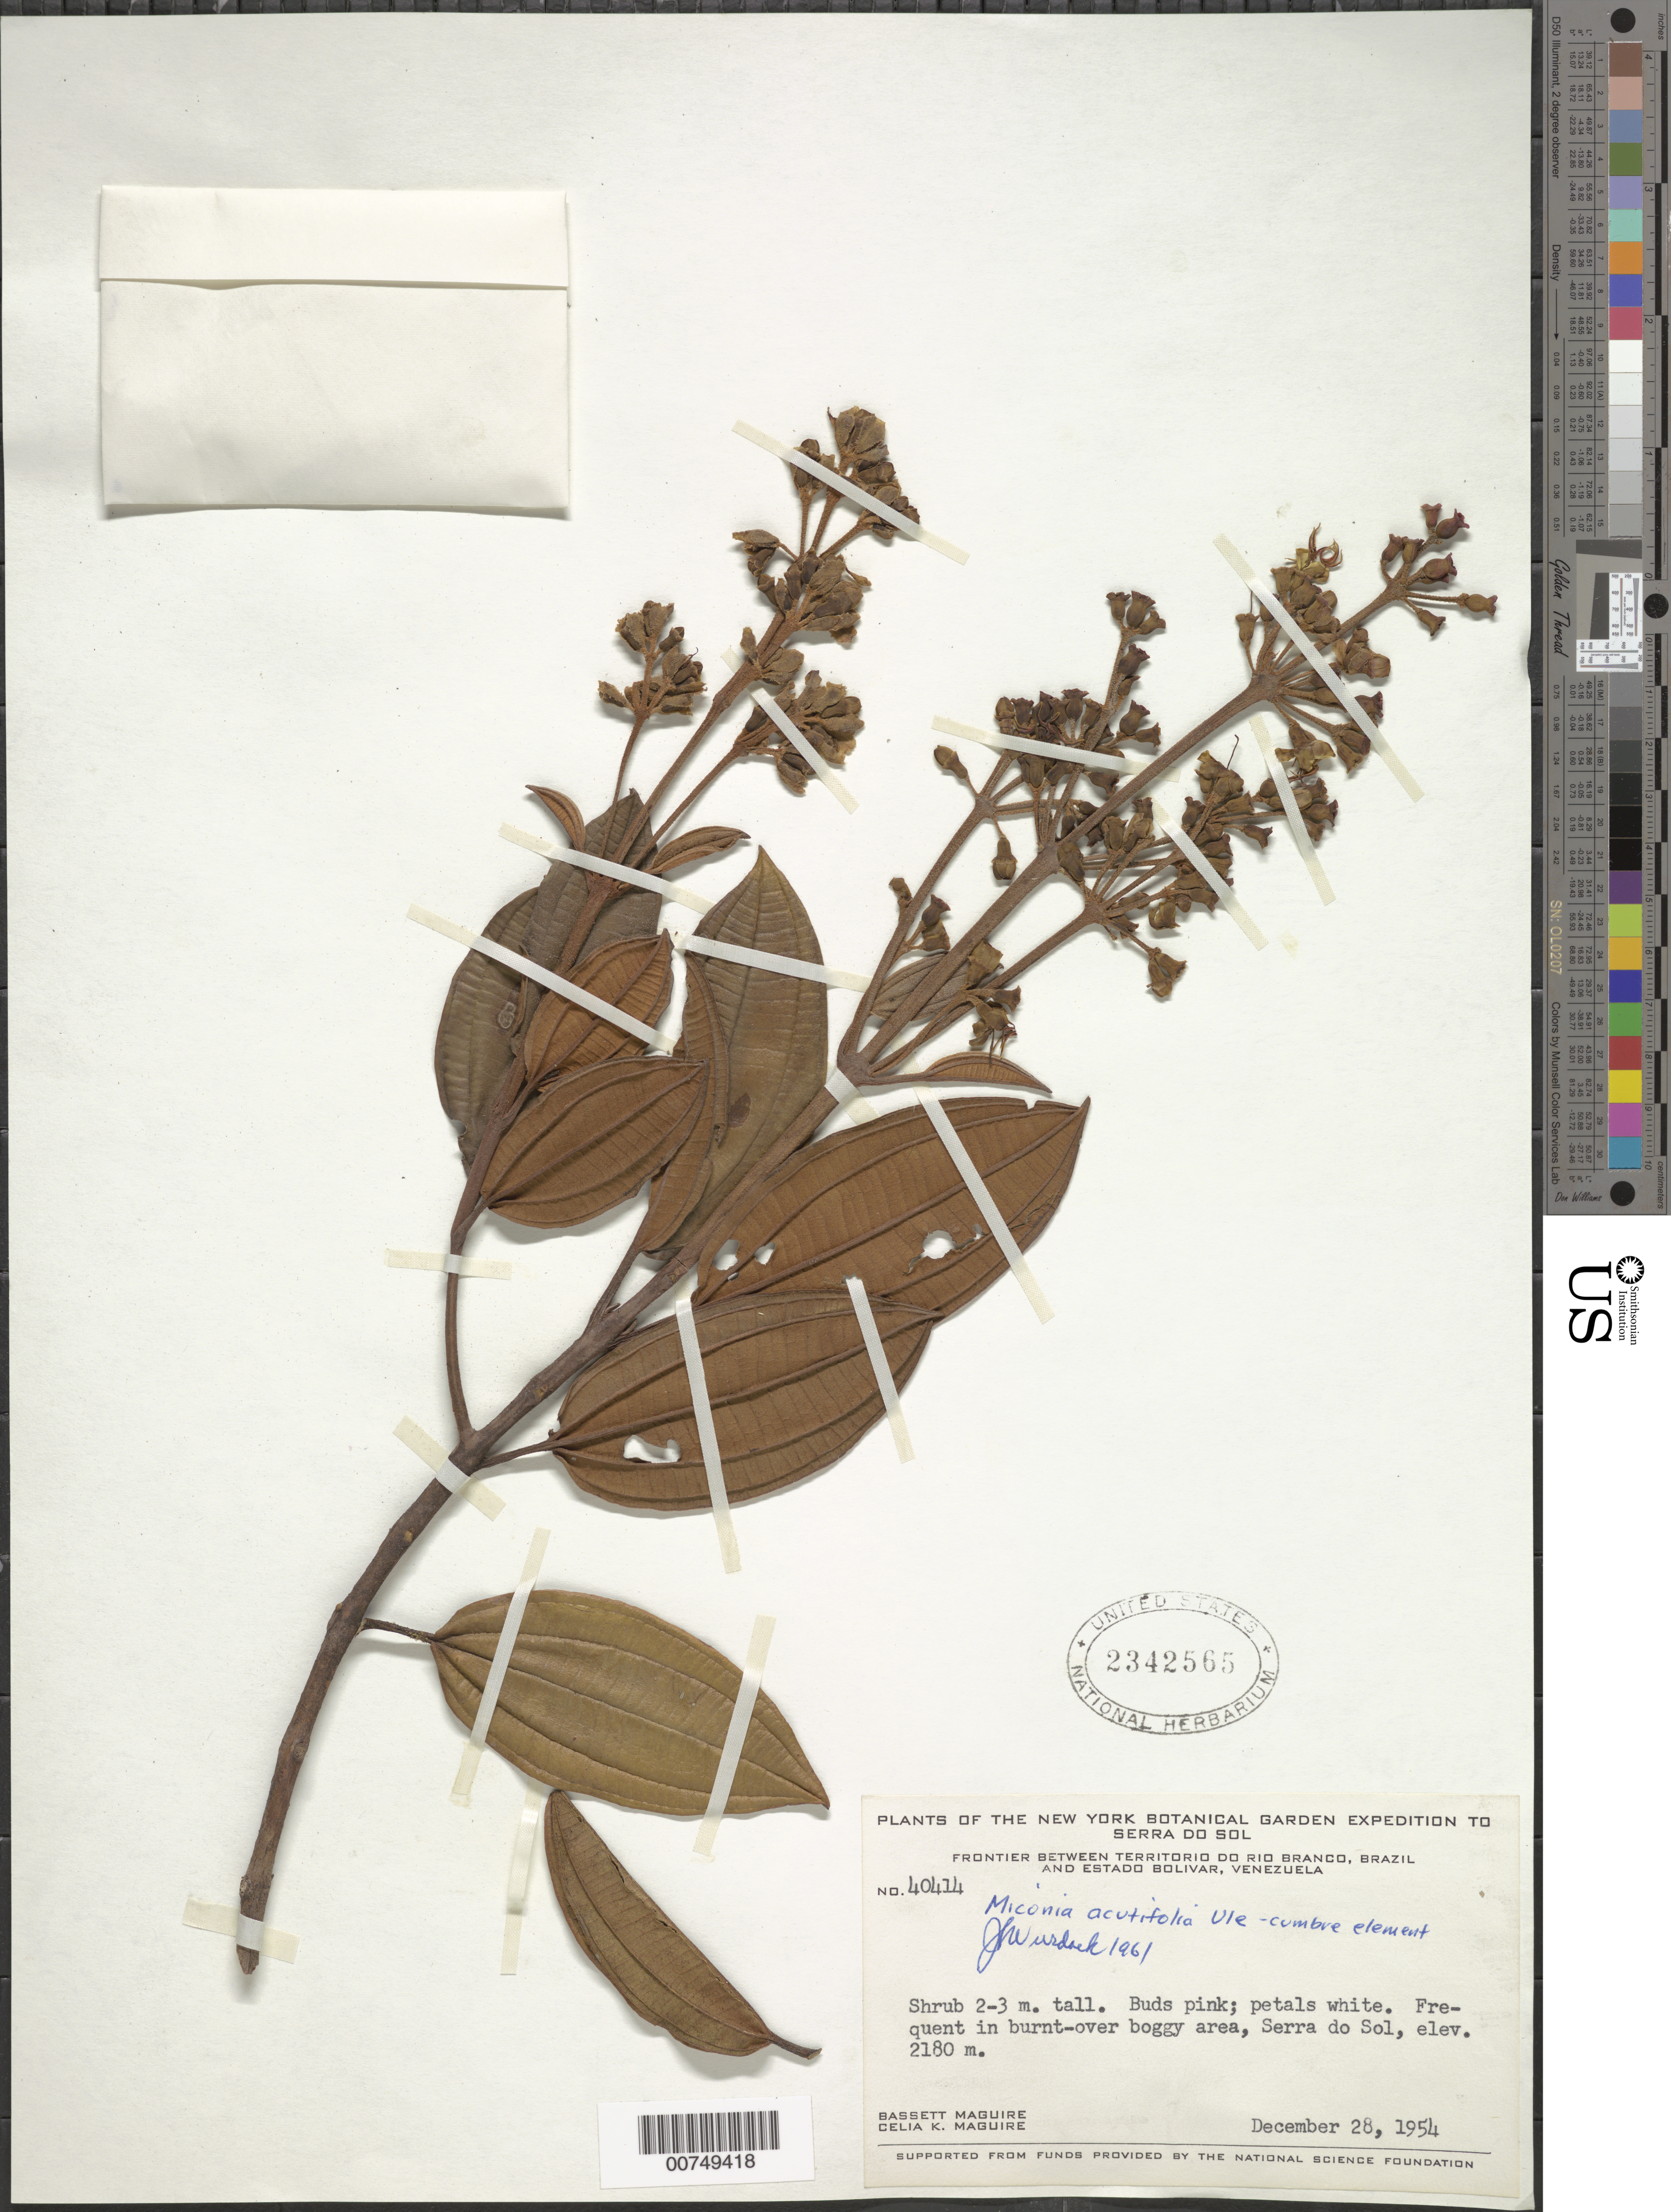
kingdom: Plantae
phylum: Tracheophyta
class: Magnoliopsida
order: Myrtales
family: Melastomataceae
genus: Miconia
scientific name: Miconia acutifolia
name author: Ule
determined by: Wurdack, John J., (US), US (UNITED STATES)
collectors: B. Maguire & C. K. Maguire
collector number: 40414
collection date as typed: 28-Dec-54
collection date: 1954-12-28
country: Venezuela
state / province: Bolívar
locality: Serra do Sol, frontier betw. TerRiver do Río Branco, Brazil & Bolívar, Venezuela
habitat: Burnt-over boggy area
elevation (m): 2073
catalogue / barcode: US 2342565